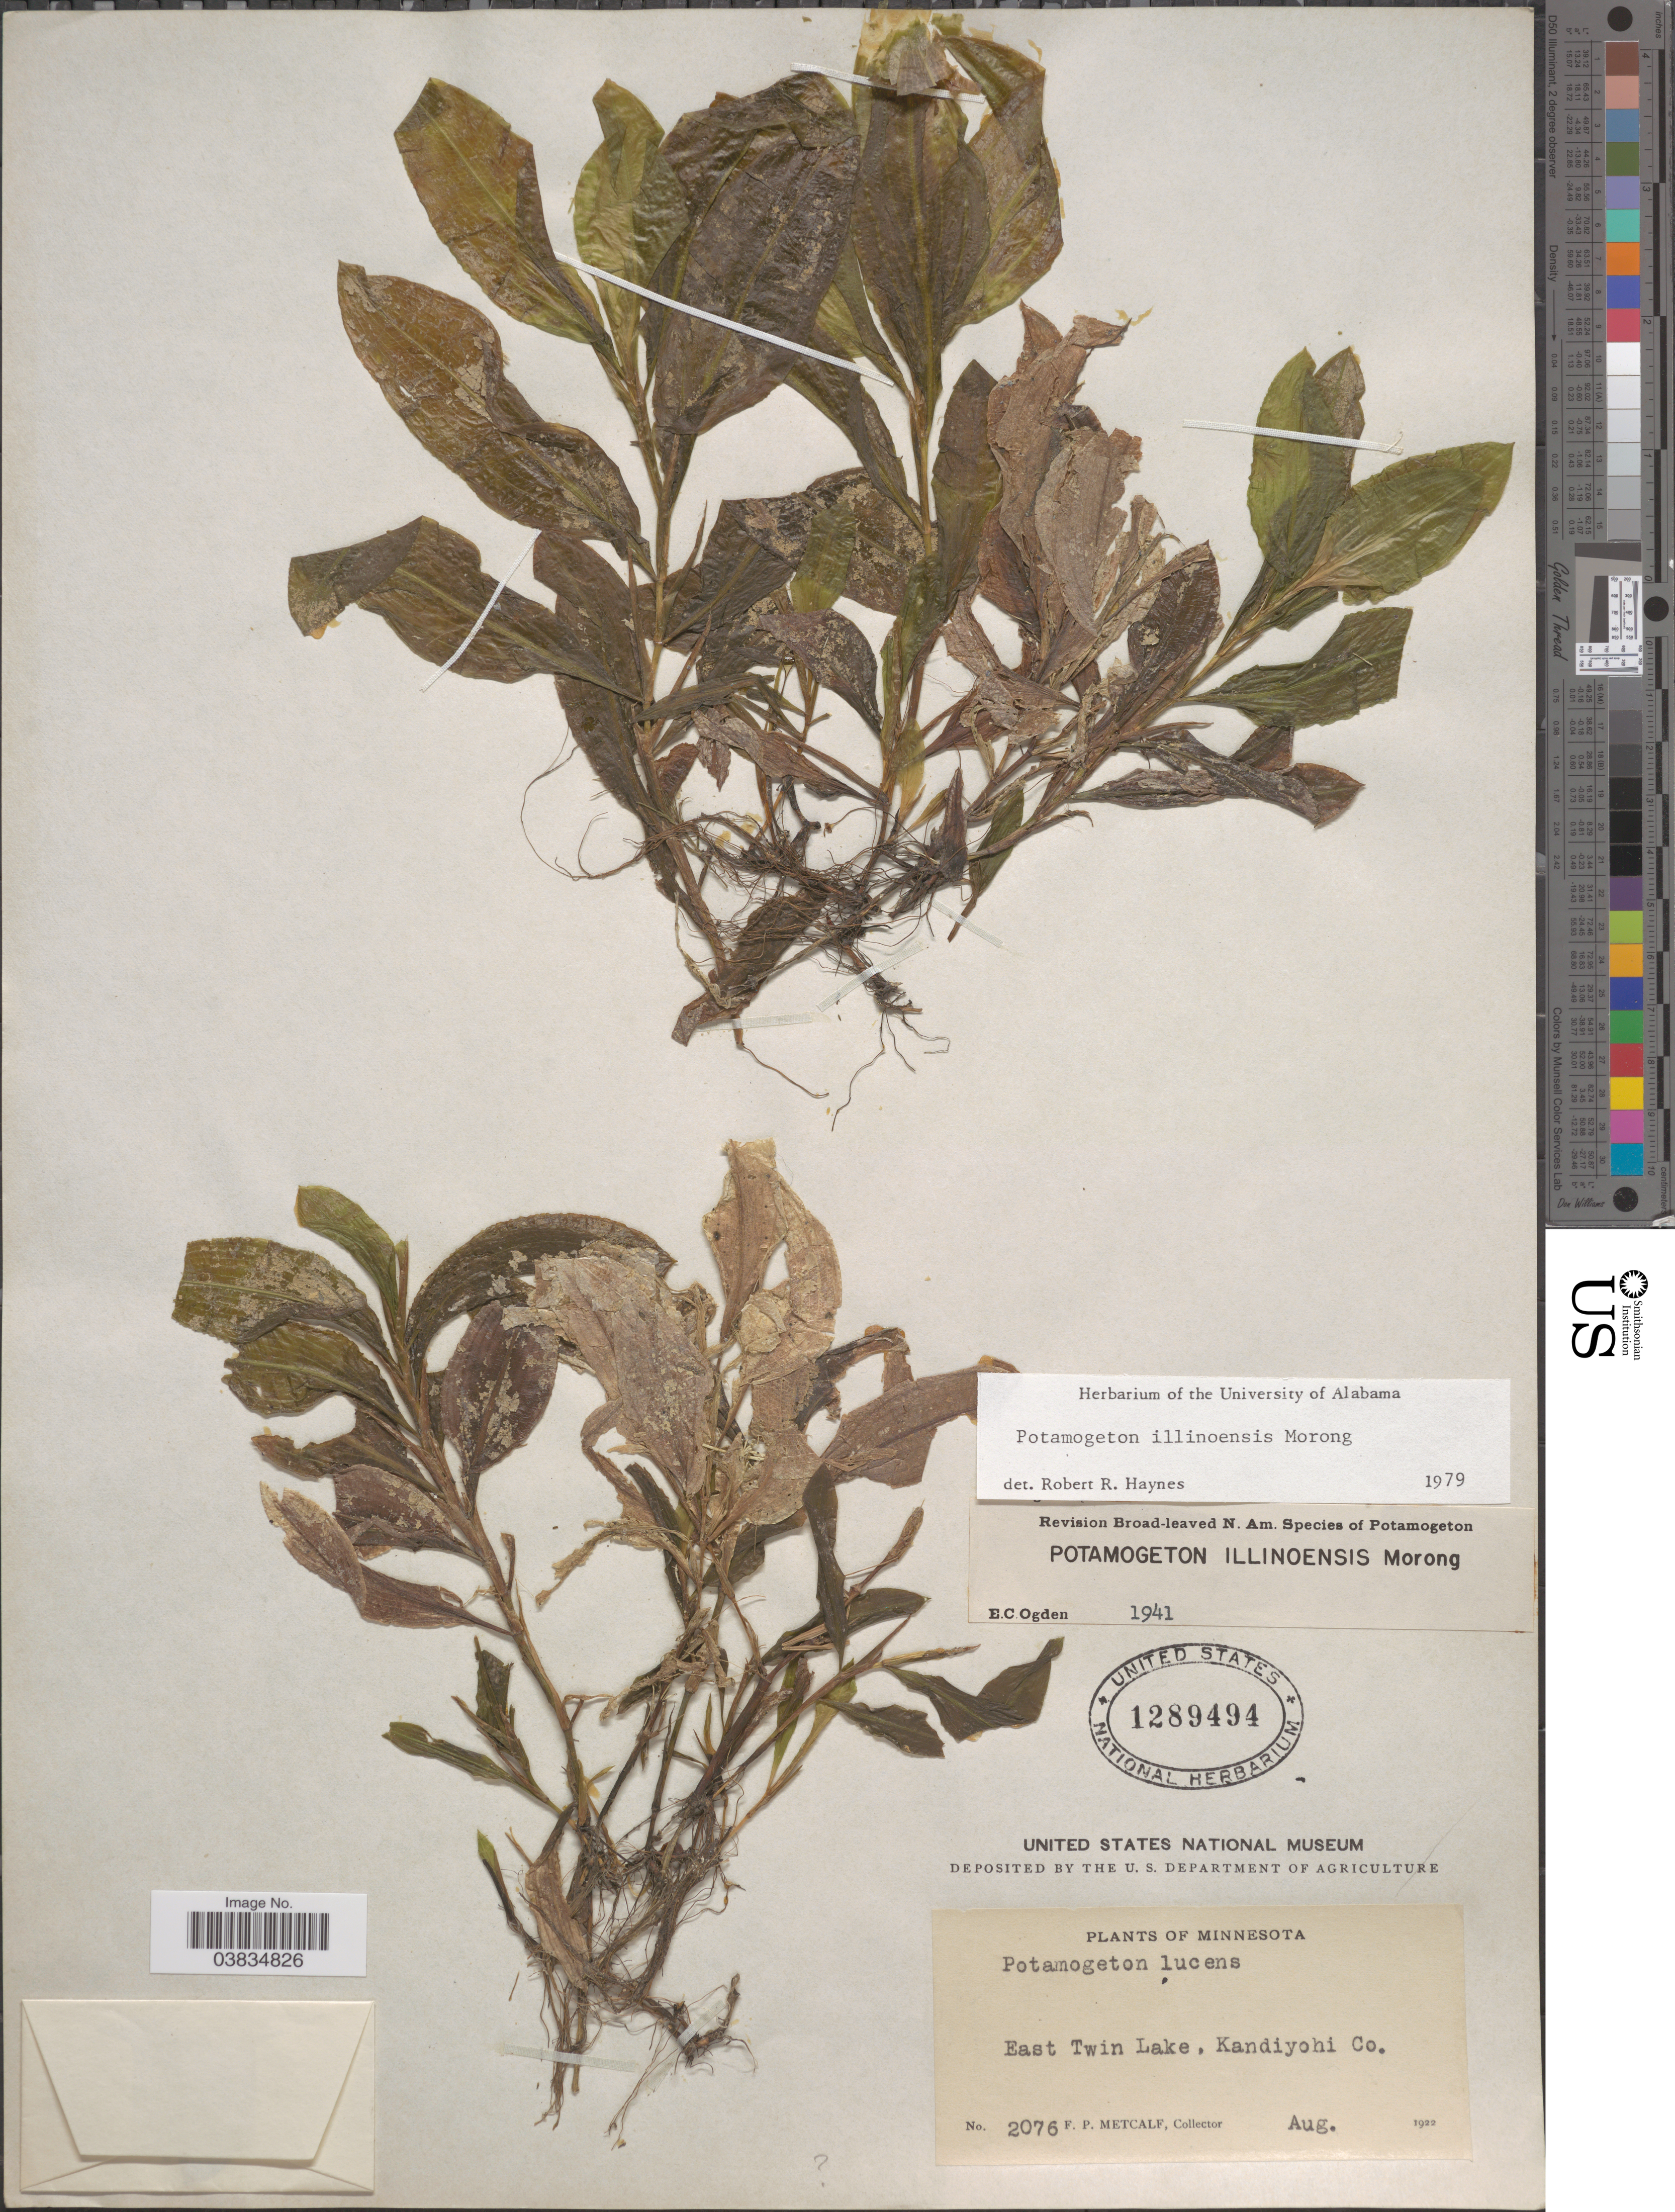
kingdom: Plantae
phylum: Tracheophyta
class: Liliopsida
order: Alismatales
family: Potamogetonaceae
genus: Potamogeton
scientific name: Potamogeton illinoensis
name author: Morong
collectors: F. Metcalf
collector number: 2076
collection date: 1922-08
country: United States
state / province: Minnesota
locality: East Twin Lake, Kandiyohi Co.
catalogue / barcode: US 1289494